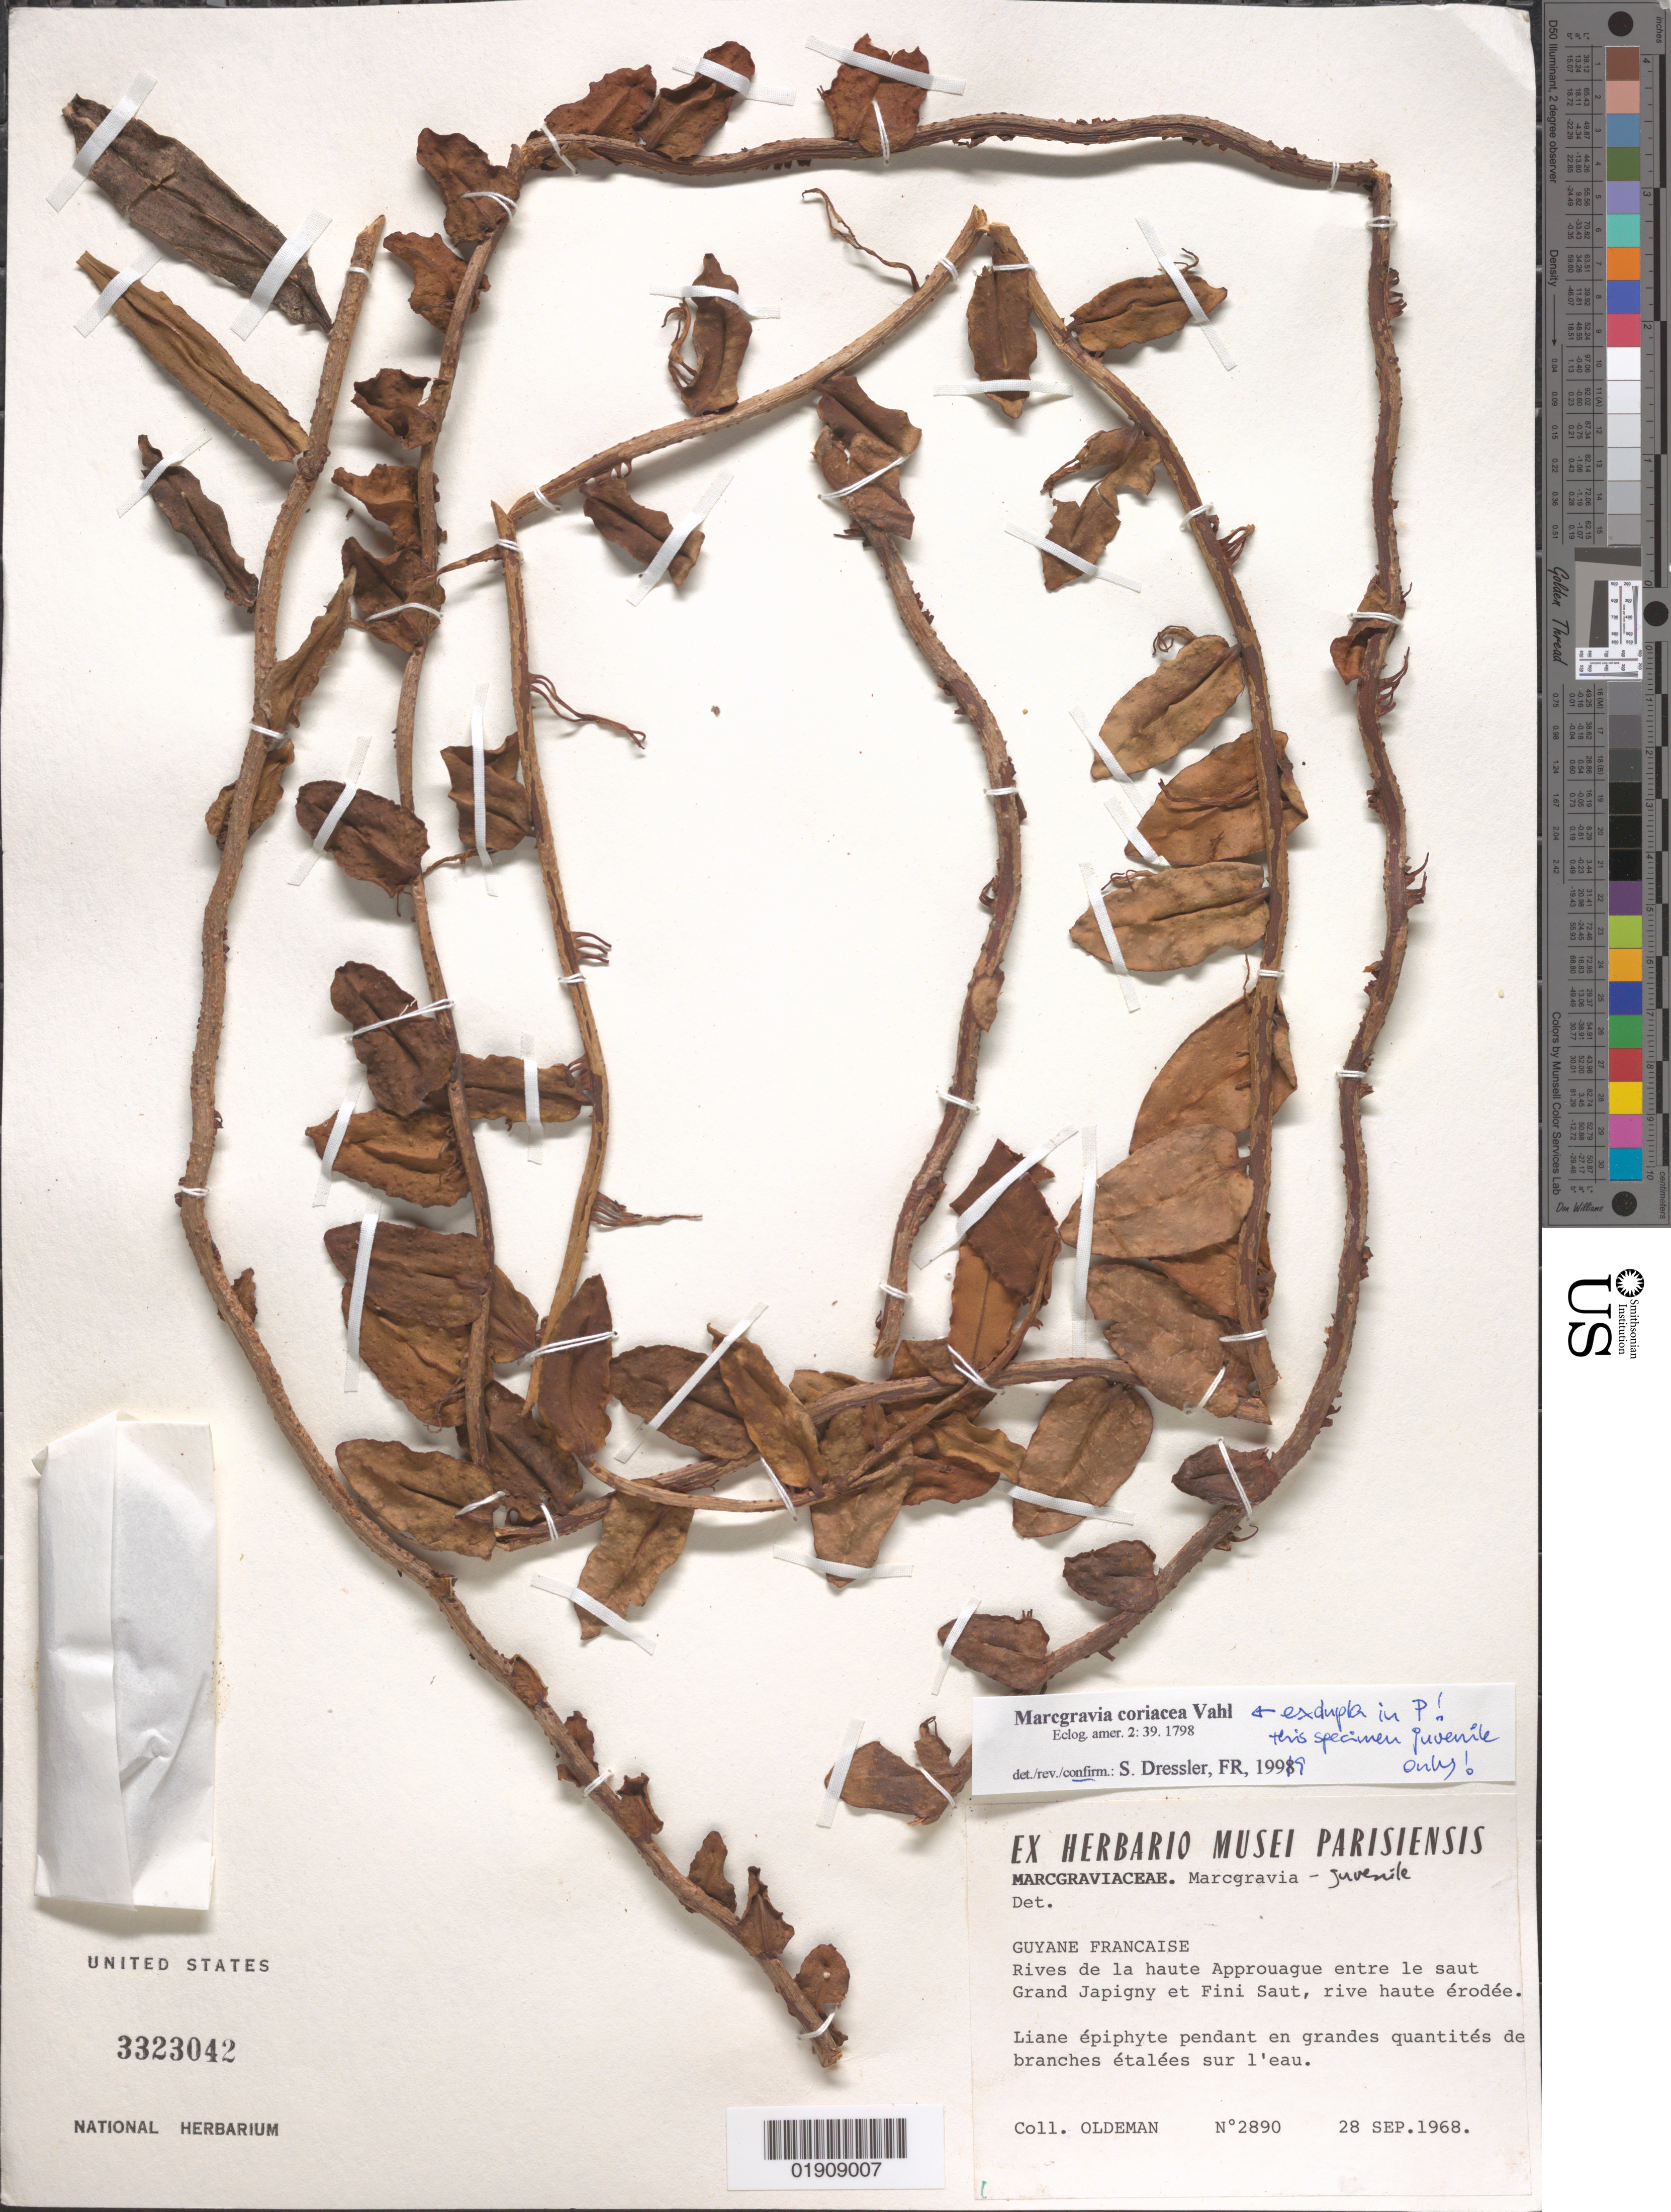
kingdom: Plantae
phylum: Tracheophyta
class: Magnoliopsida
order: Ericales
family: Marcgraviaceae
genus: Marcgravia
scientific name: Marcgravia coriacea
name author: Vahl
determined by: Dressler, S., (FR), Forschungsinstitut Und Naturmuseum Senckenberg (GERMANY)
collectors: R. Oldeman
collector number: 2890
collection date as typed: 28-Sep-68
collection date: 1968-09-28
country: French Guiana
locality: Haute Approuague entre le saut Grand Japigny et Fini Saut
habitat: Rives, rive haute erodee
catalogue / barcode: US 3323042